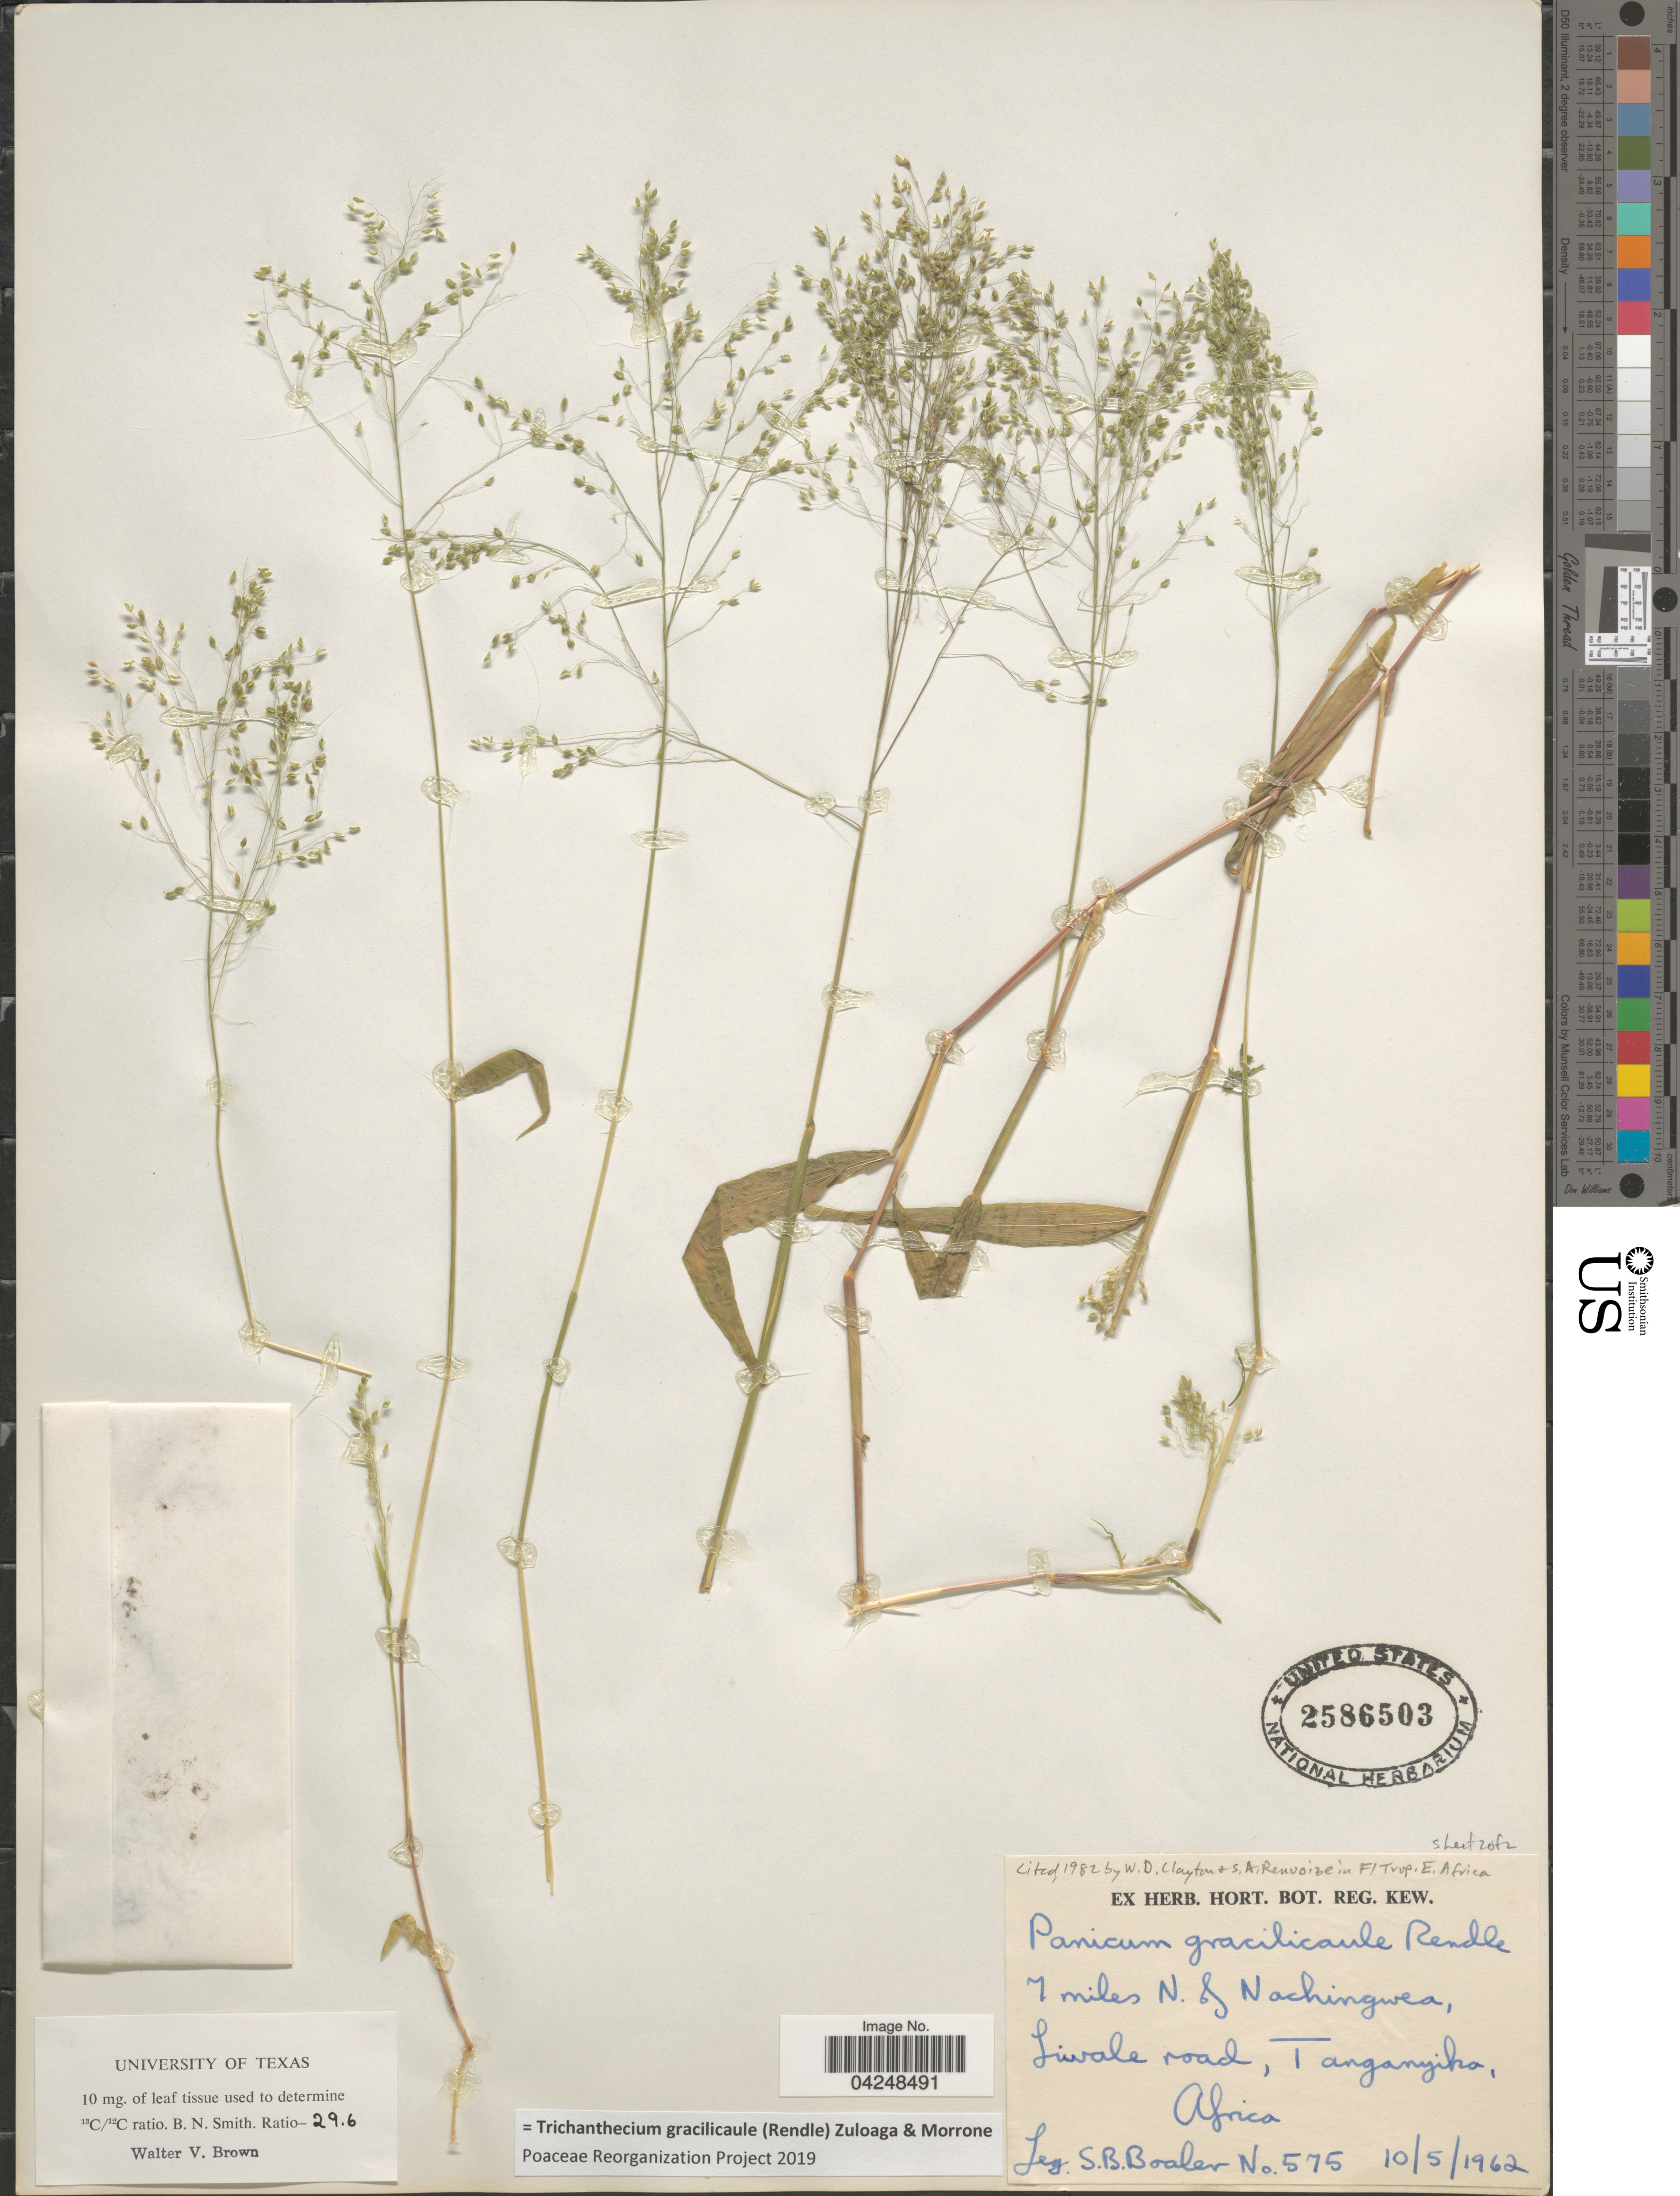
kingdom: Plantae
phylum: Tracheophyta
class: Liliopsida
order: Poales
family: Poaceae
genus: Trichanthecium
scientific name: Trichanthecium gracilicaule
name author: (Rendle) Zuloaga & Morrone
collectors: -. Boaler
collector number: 575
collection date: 1962-05-10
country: Tanzania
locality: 7 miles N. of Nachingwea, Liwale road, Tanganyika.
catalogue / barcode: US 2586503